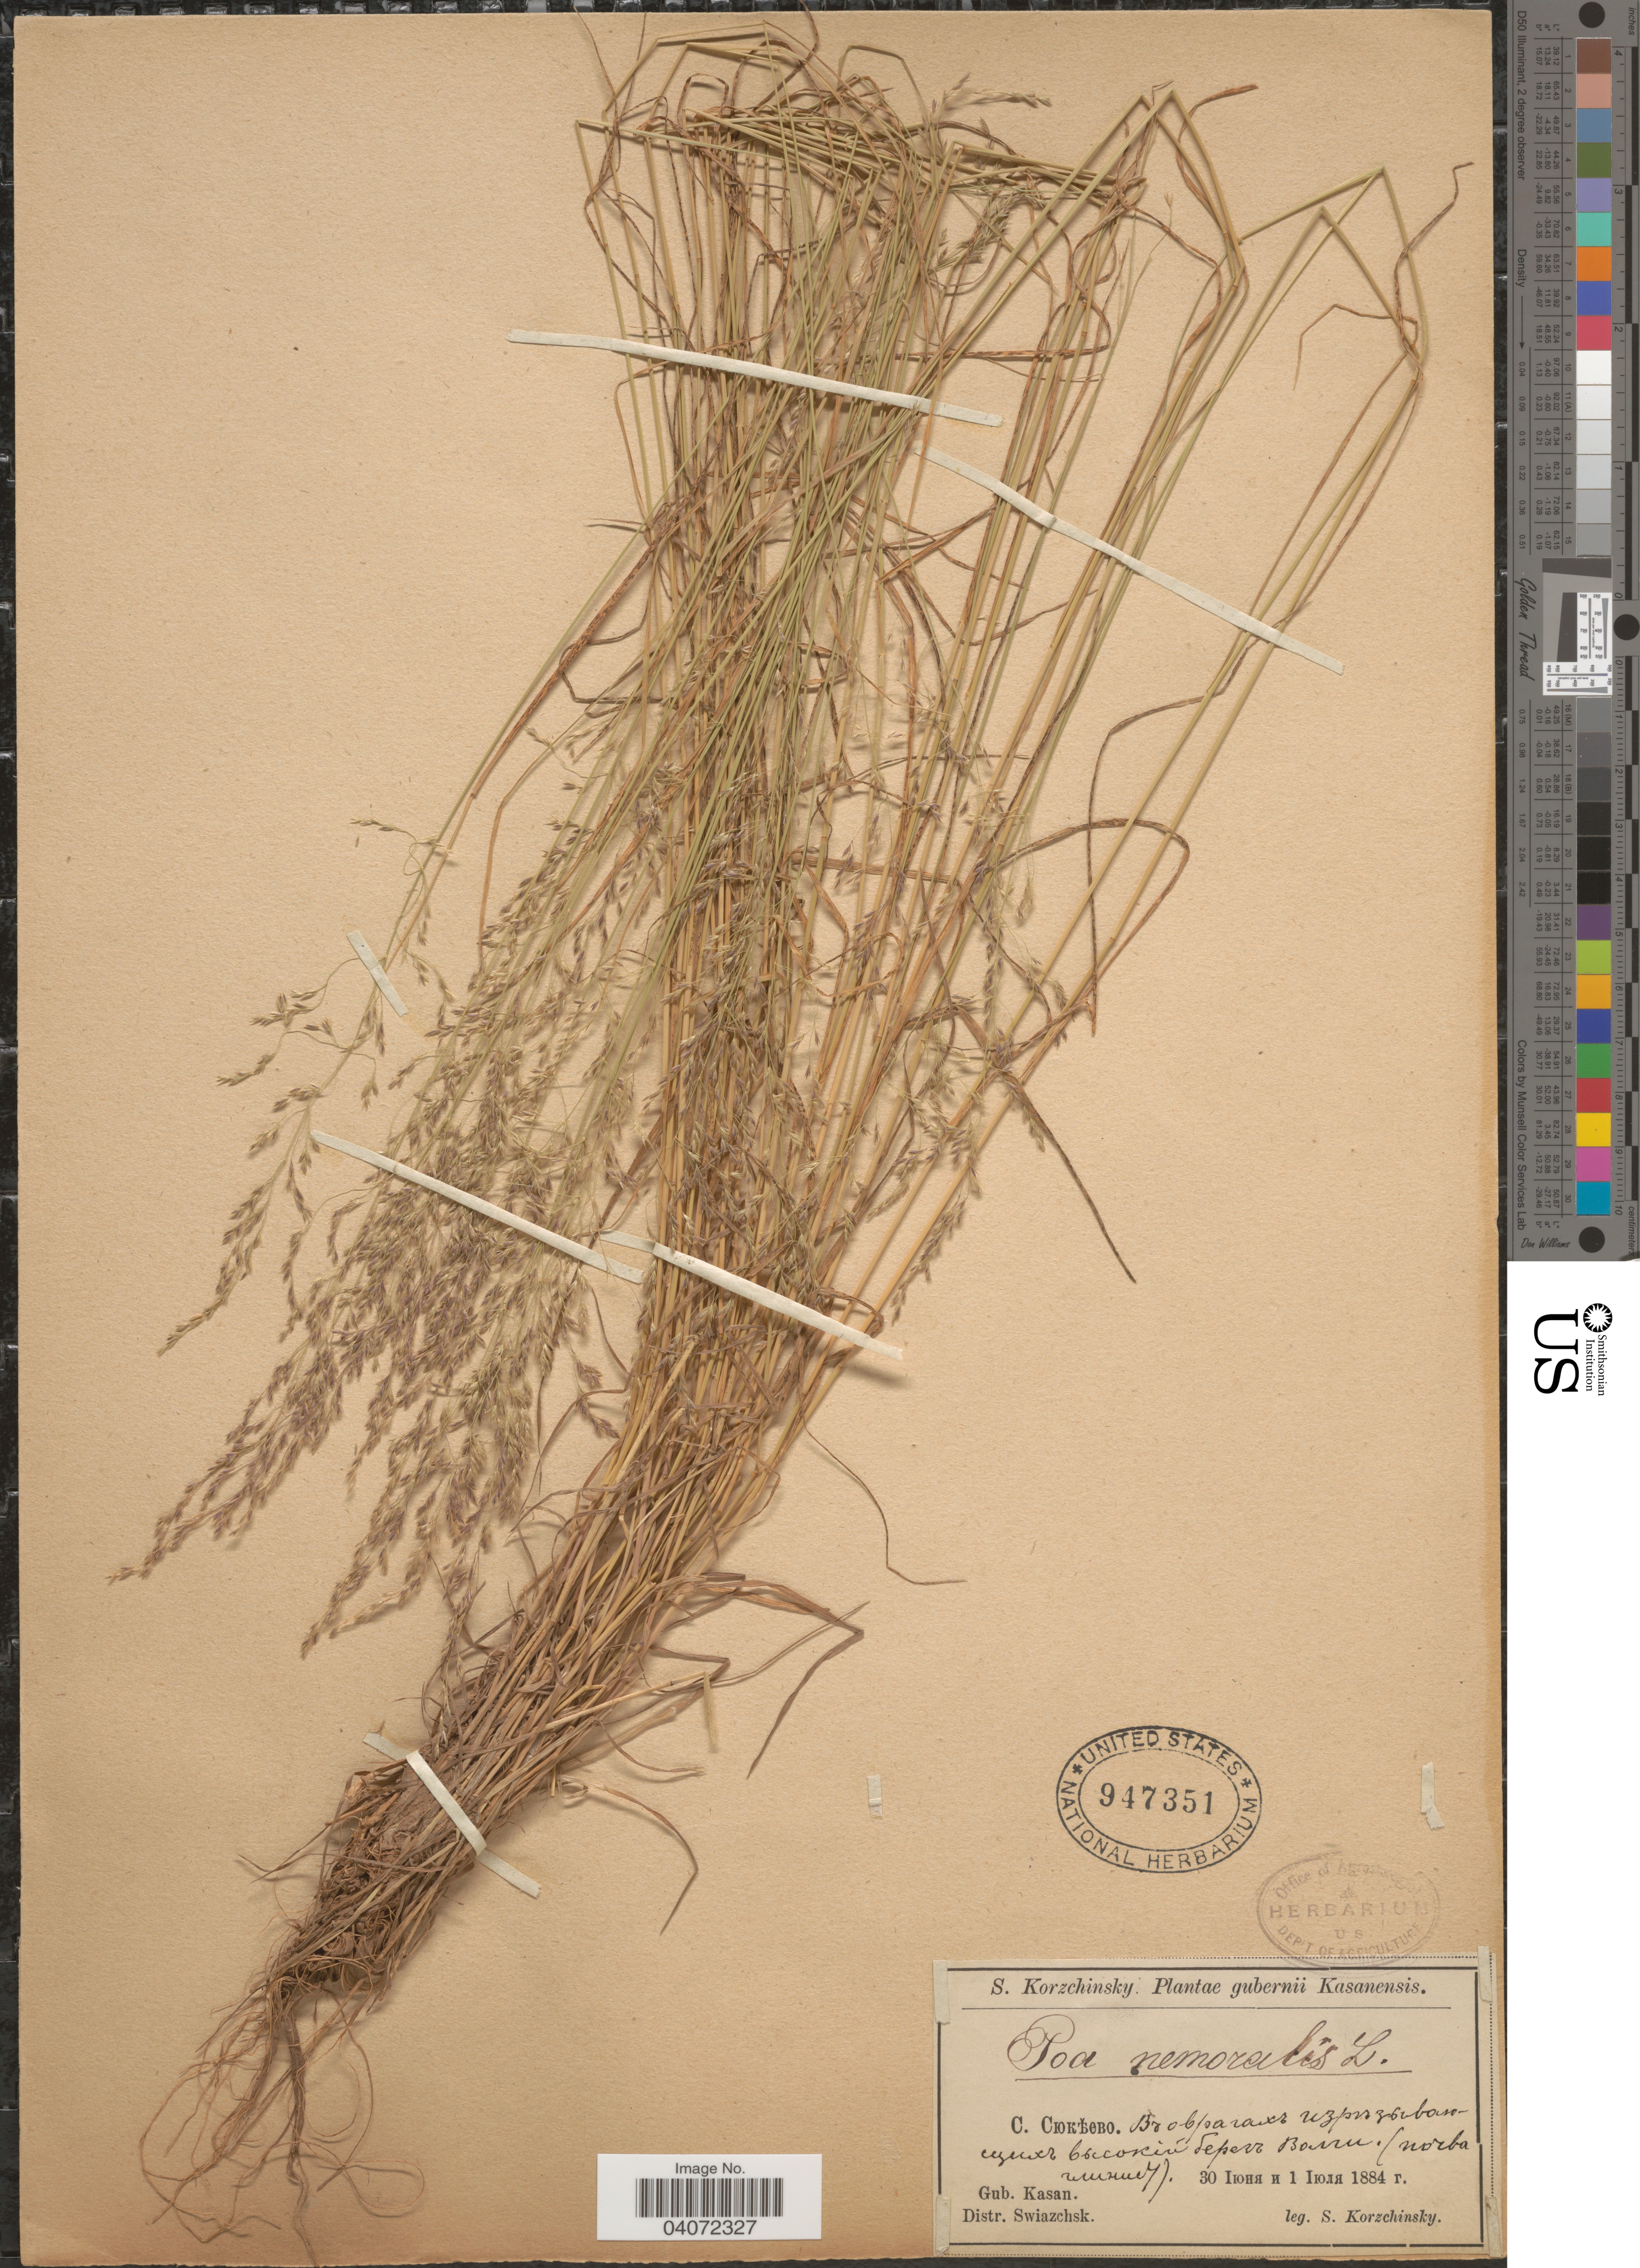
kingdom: Plantae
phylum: Tracheophyta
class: Liliopsida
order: Poales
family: Poaceae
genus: Poa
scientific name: Poa nemoralis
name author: L.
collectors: S. Korzchinsky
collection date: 1881-06-30/1884-07-01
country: Russian Federation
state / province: Tatarstan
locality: Gub. Kasan. Distr. Swiazchsk. Village Syukeevo, shore of river Volga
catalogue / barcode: US 947351